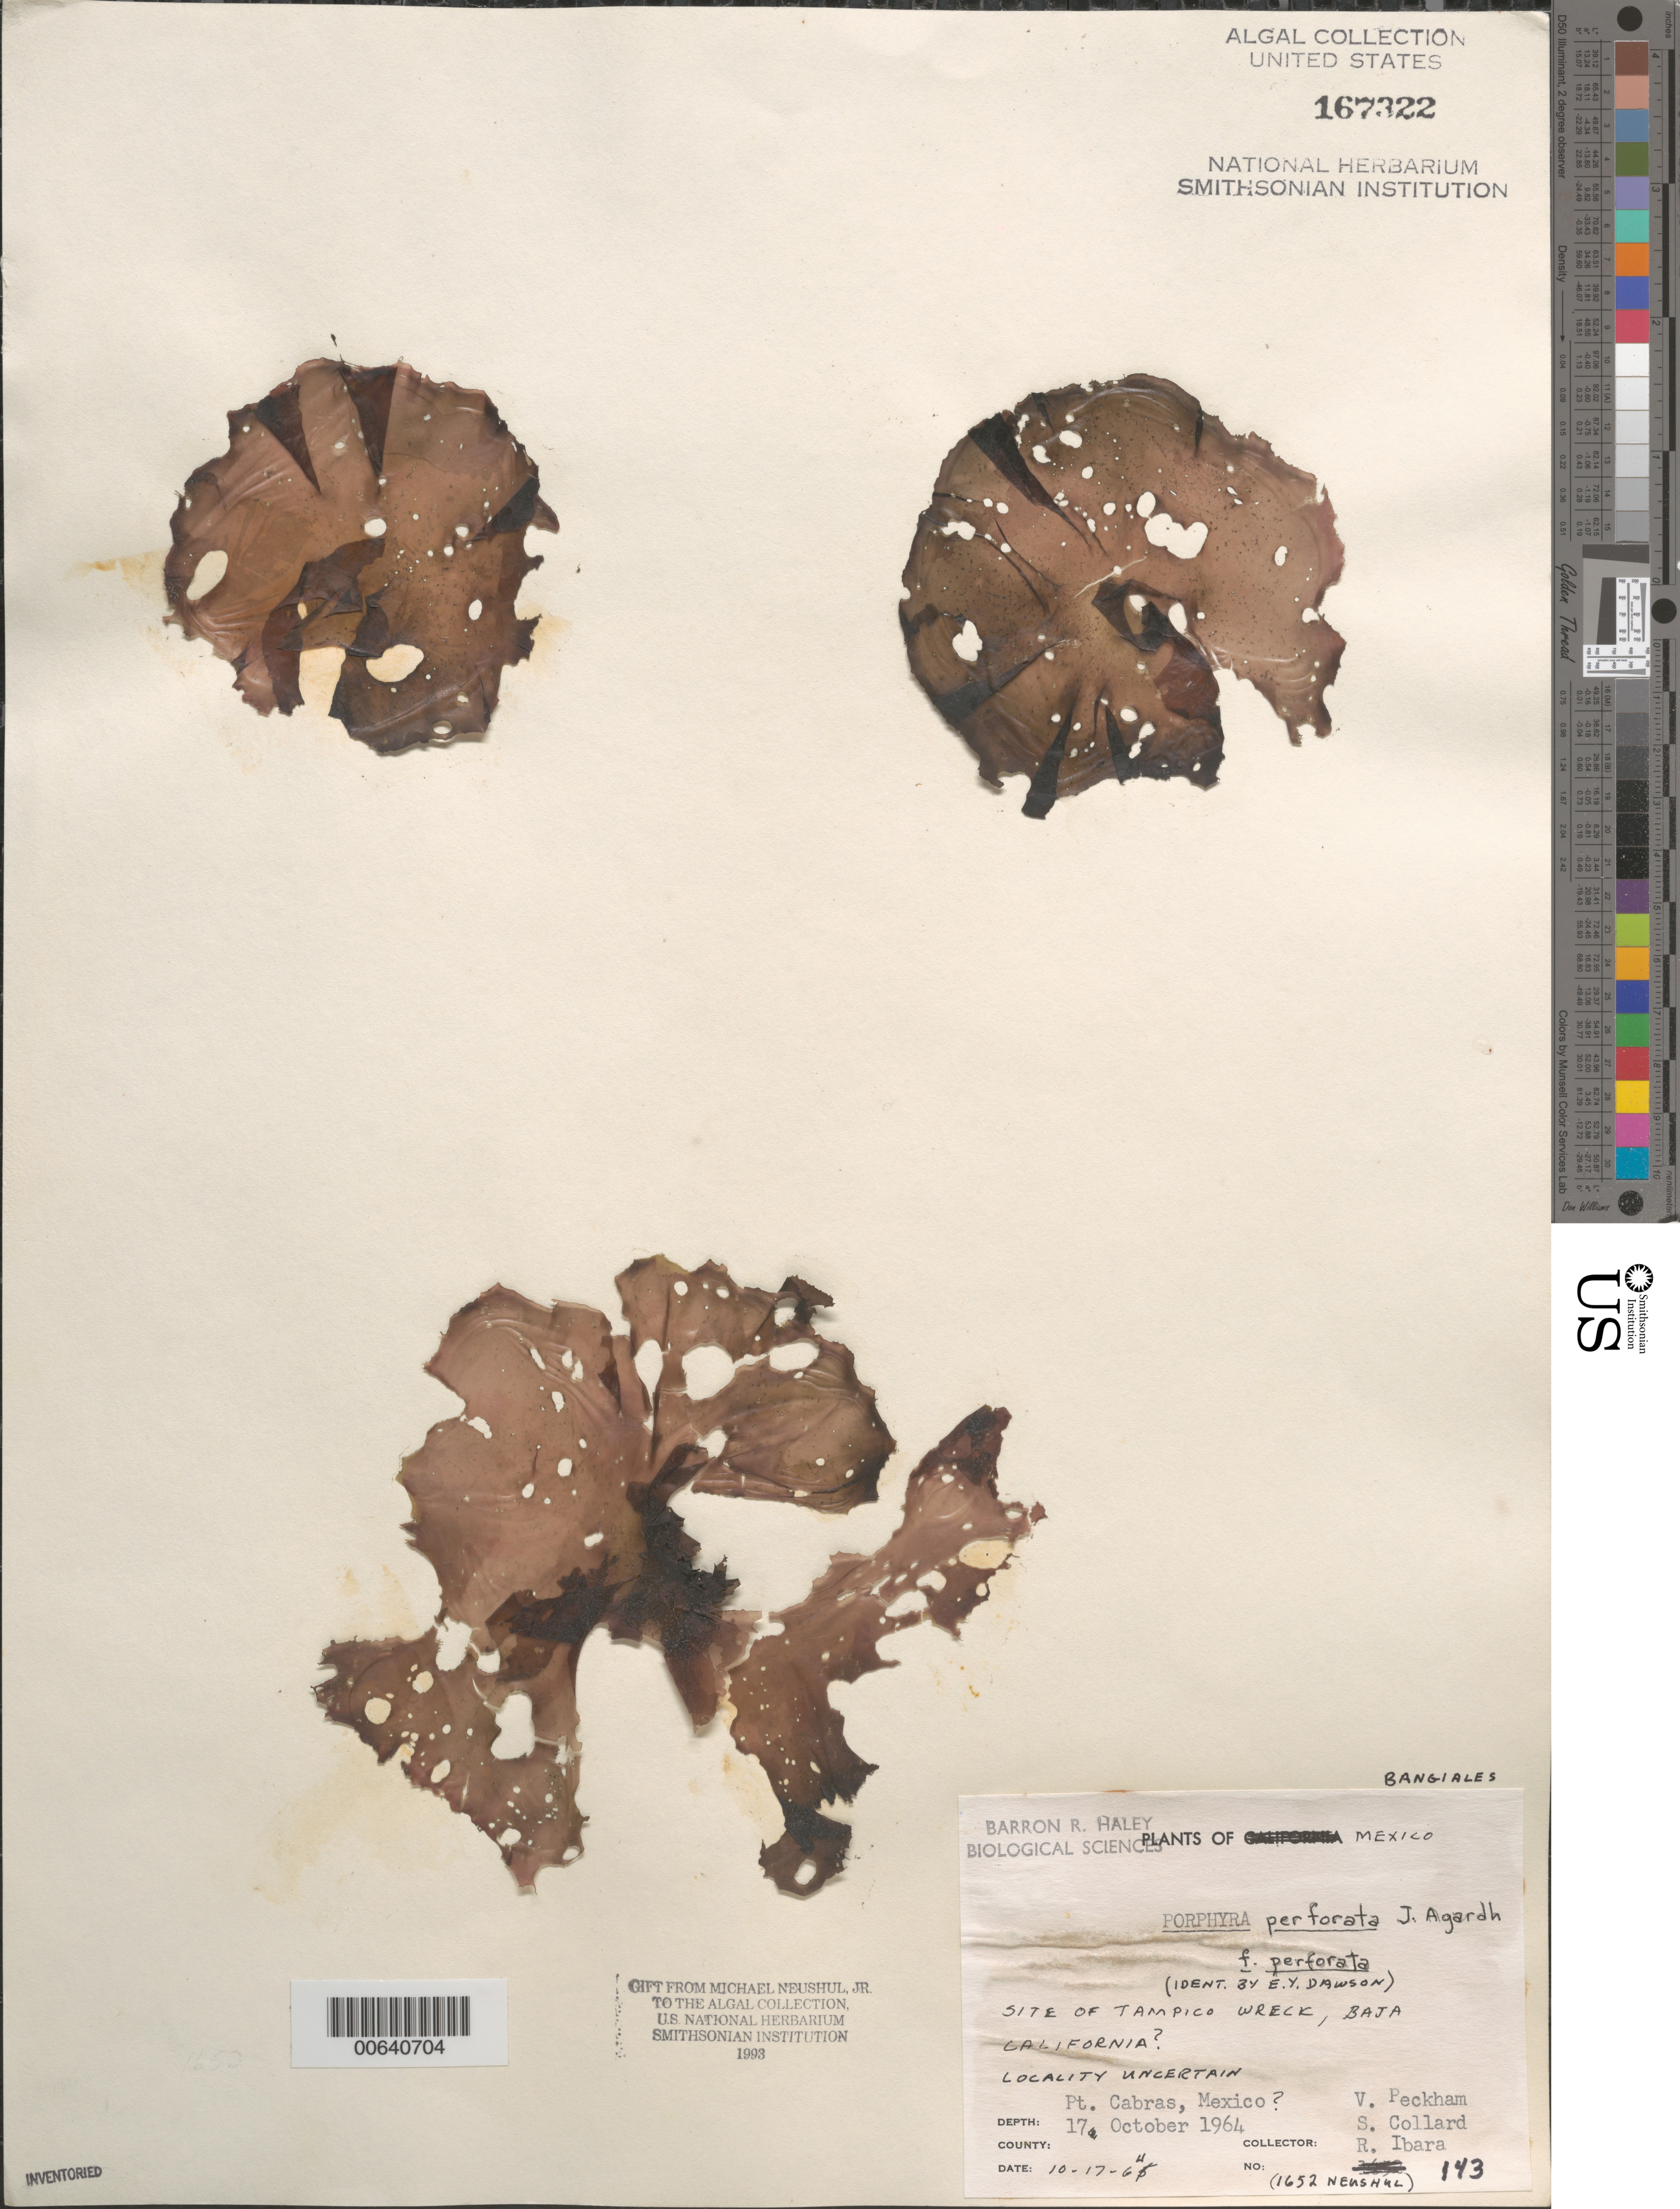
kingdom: Plantae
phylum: Rhodophyta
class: Bangiophyceae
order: Bangiales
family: Bangiaceae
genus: Pyropia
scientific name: Pyropia perforata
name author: (J. Agardh) S.C. Lindstrom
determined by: Algae name updating Project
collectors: V. Peckham, S. Collard & R. Ibara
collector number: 143 & Neushul 1652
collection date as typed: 17 Oct 1964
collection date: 1964-10-17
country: Mexico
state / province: Baja California Norte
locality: Tampico Wreck Bay, Punta Cabras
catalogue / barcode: US 167322